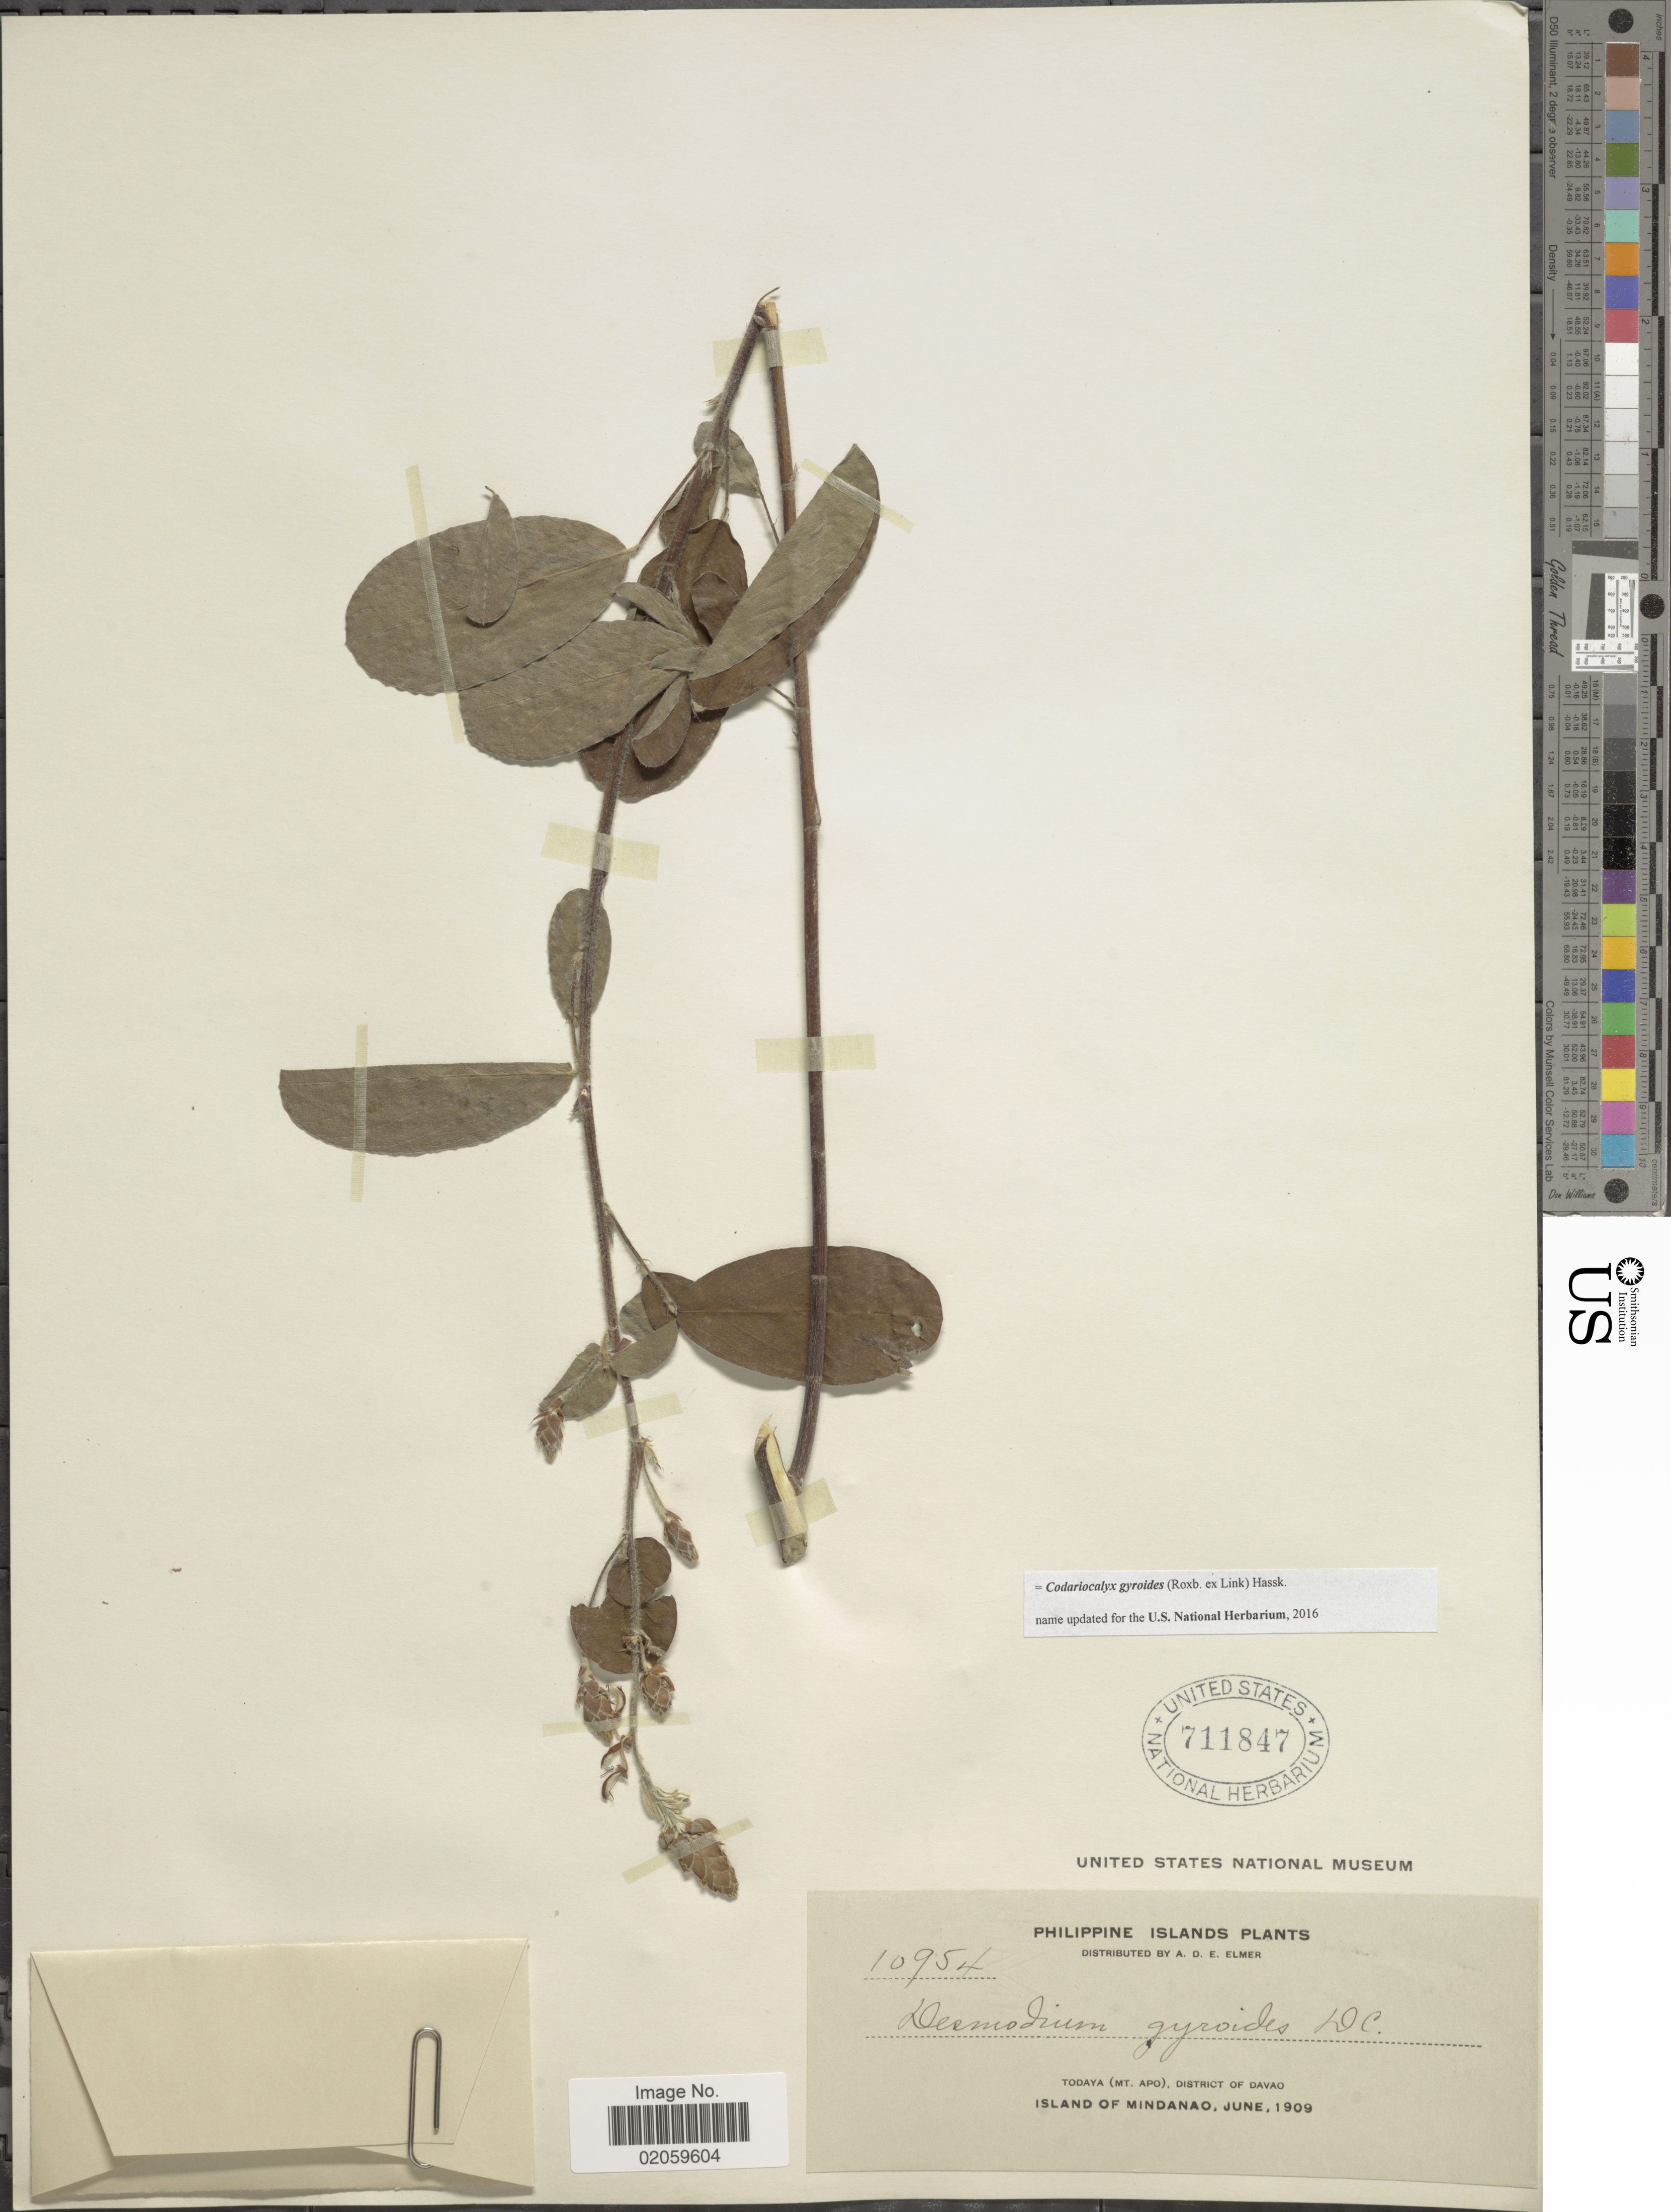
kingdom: Plantae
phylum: Tracheophyta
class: Magnoliopsida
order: Fabales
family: Fabaceae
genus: Codariocalyx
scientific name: Codariocalyx gyroides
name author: (Roxb. & Link) X.Y. Zhu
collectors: A. D. E. Elmer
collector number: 10954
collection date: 1909-06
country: Philippines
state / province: Davao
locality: Todaya (Mt. Apo) Island of Mindanao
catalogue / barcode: US 711847